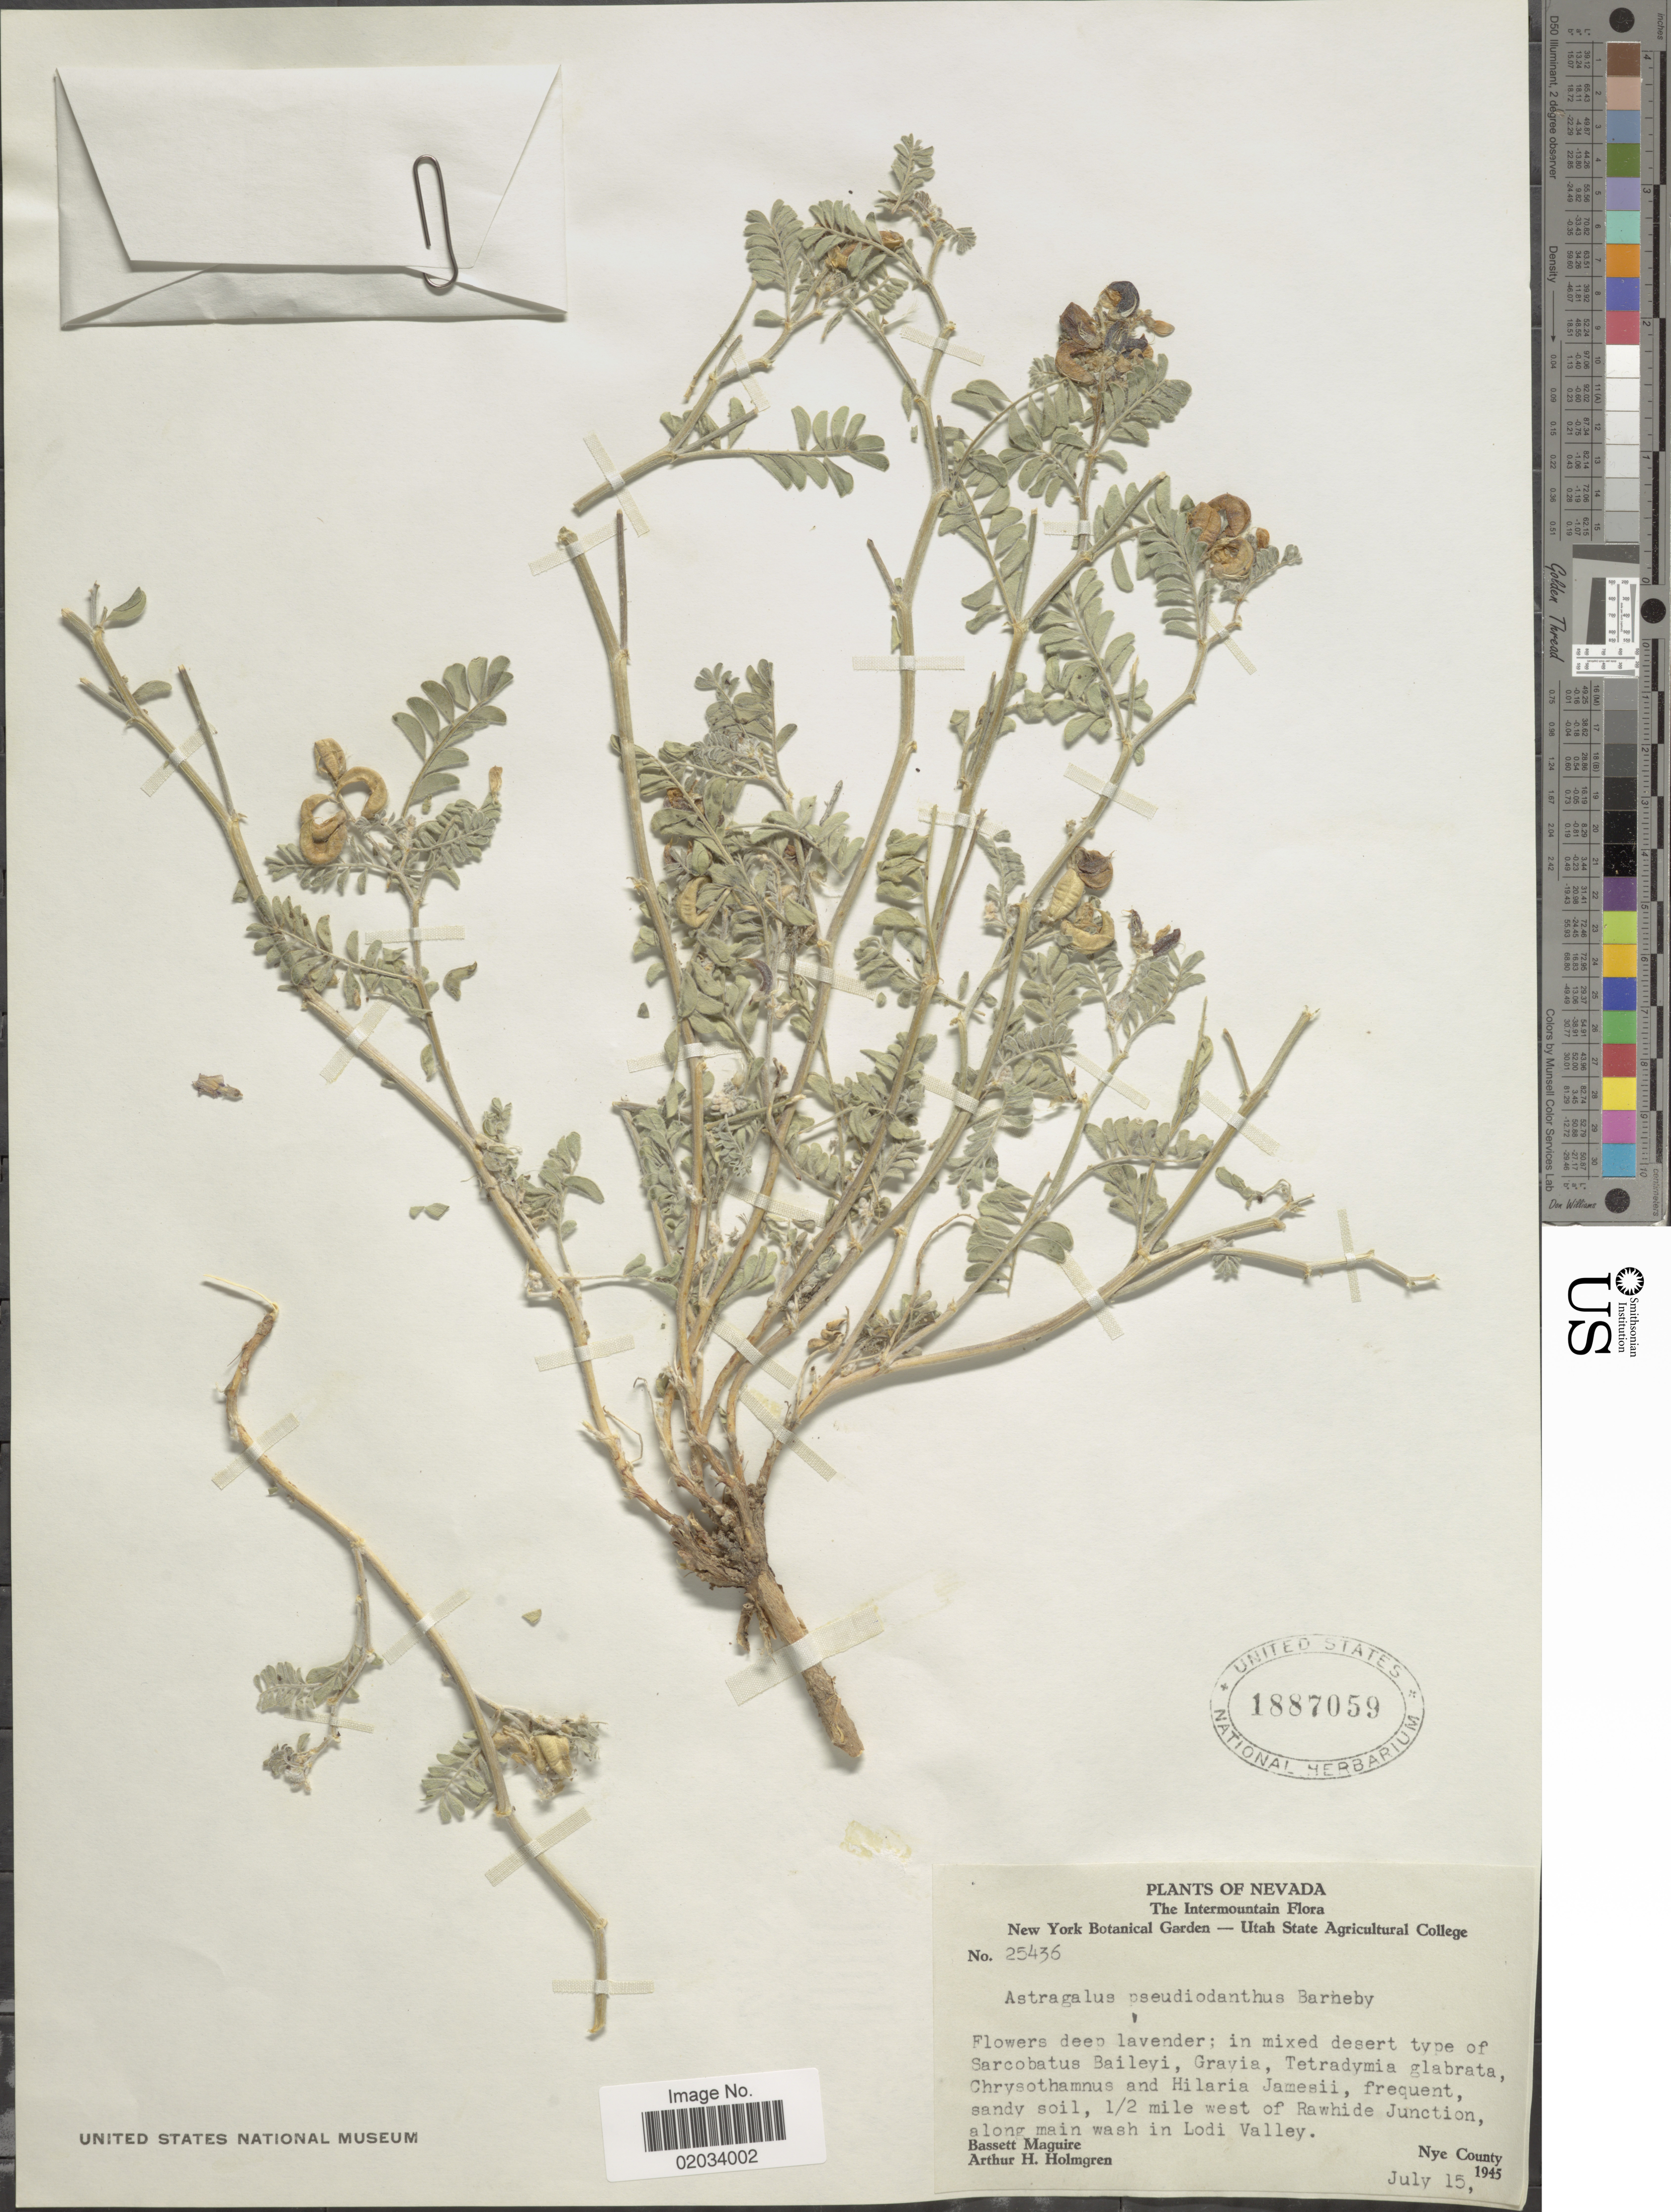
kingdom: Plantae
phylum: Tracheophyta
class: Magnoliopsida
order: Fabales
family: Fabaceae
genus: Astragalus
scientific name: Astragalus pseudiodanthus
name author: Barneby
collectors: B. Maguire & A. H. Holmgren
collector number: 25436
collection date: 1945-07-15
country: United States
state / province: Nevada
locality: The Intermountain. 1/2 mile west of Rawhide Junction, along main wash in Lodi Valley. Nye County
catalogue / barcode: US 1887059